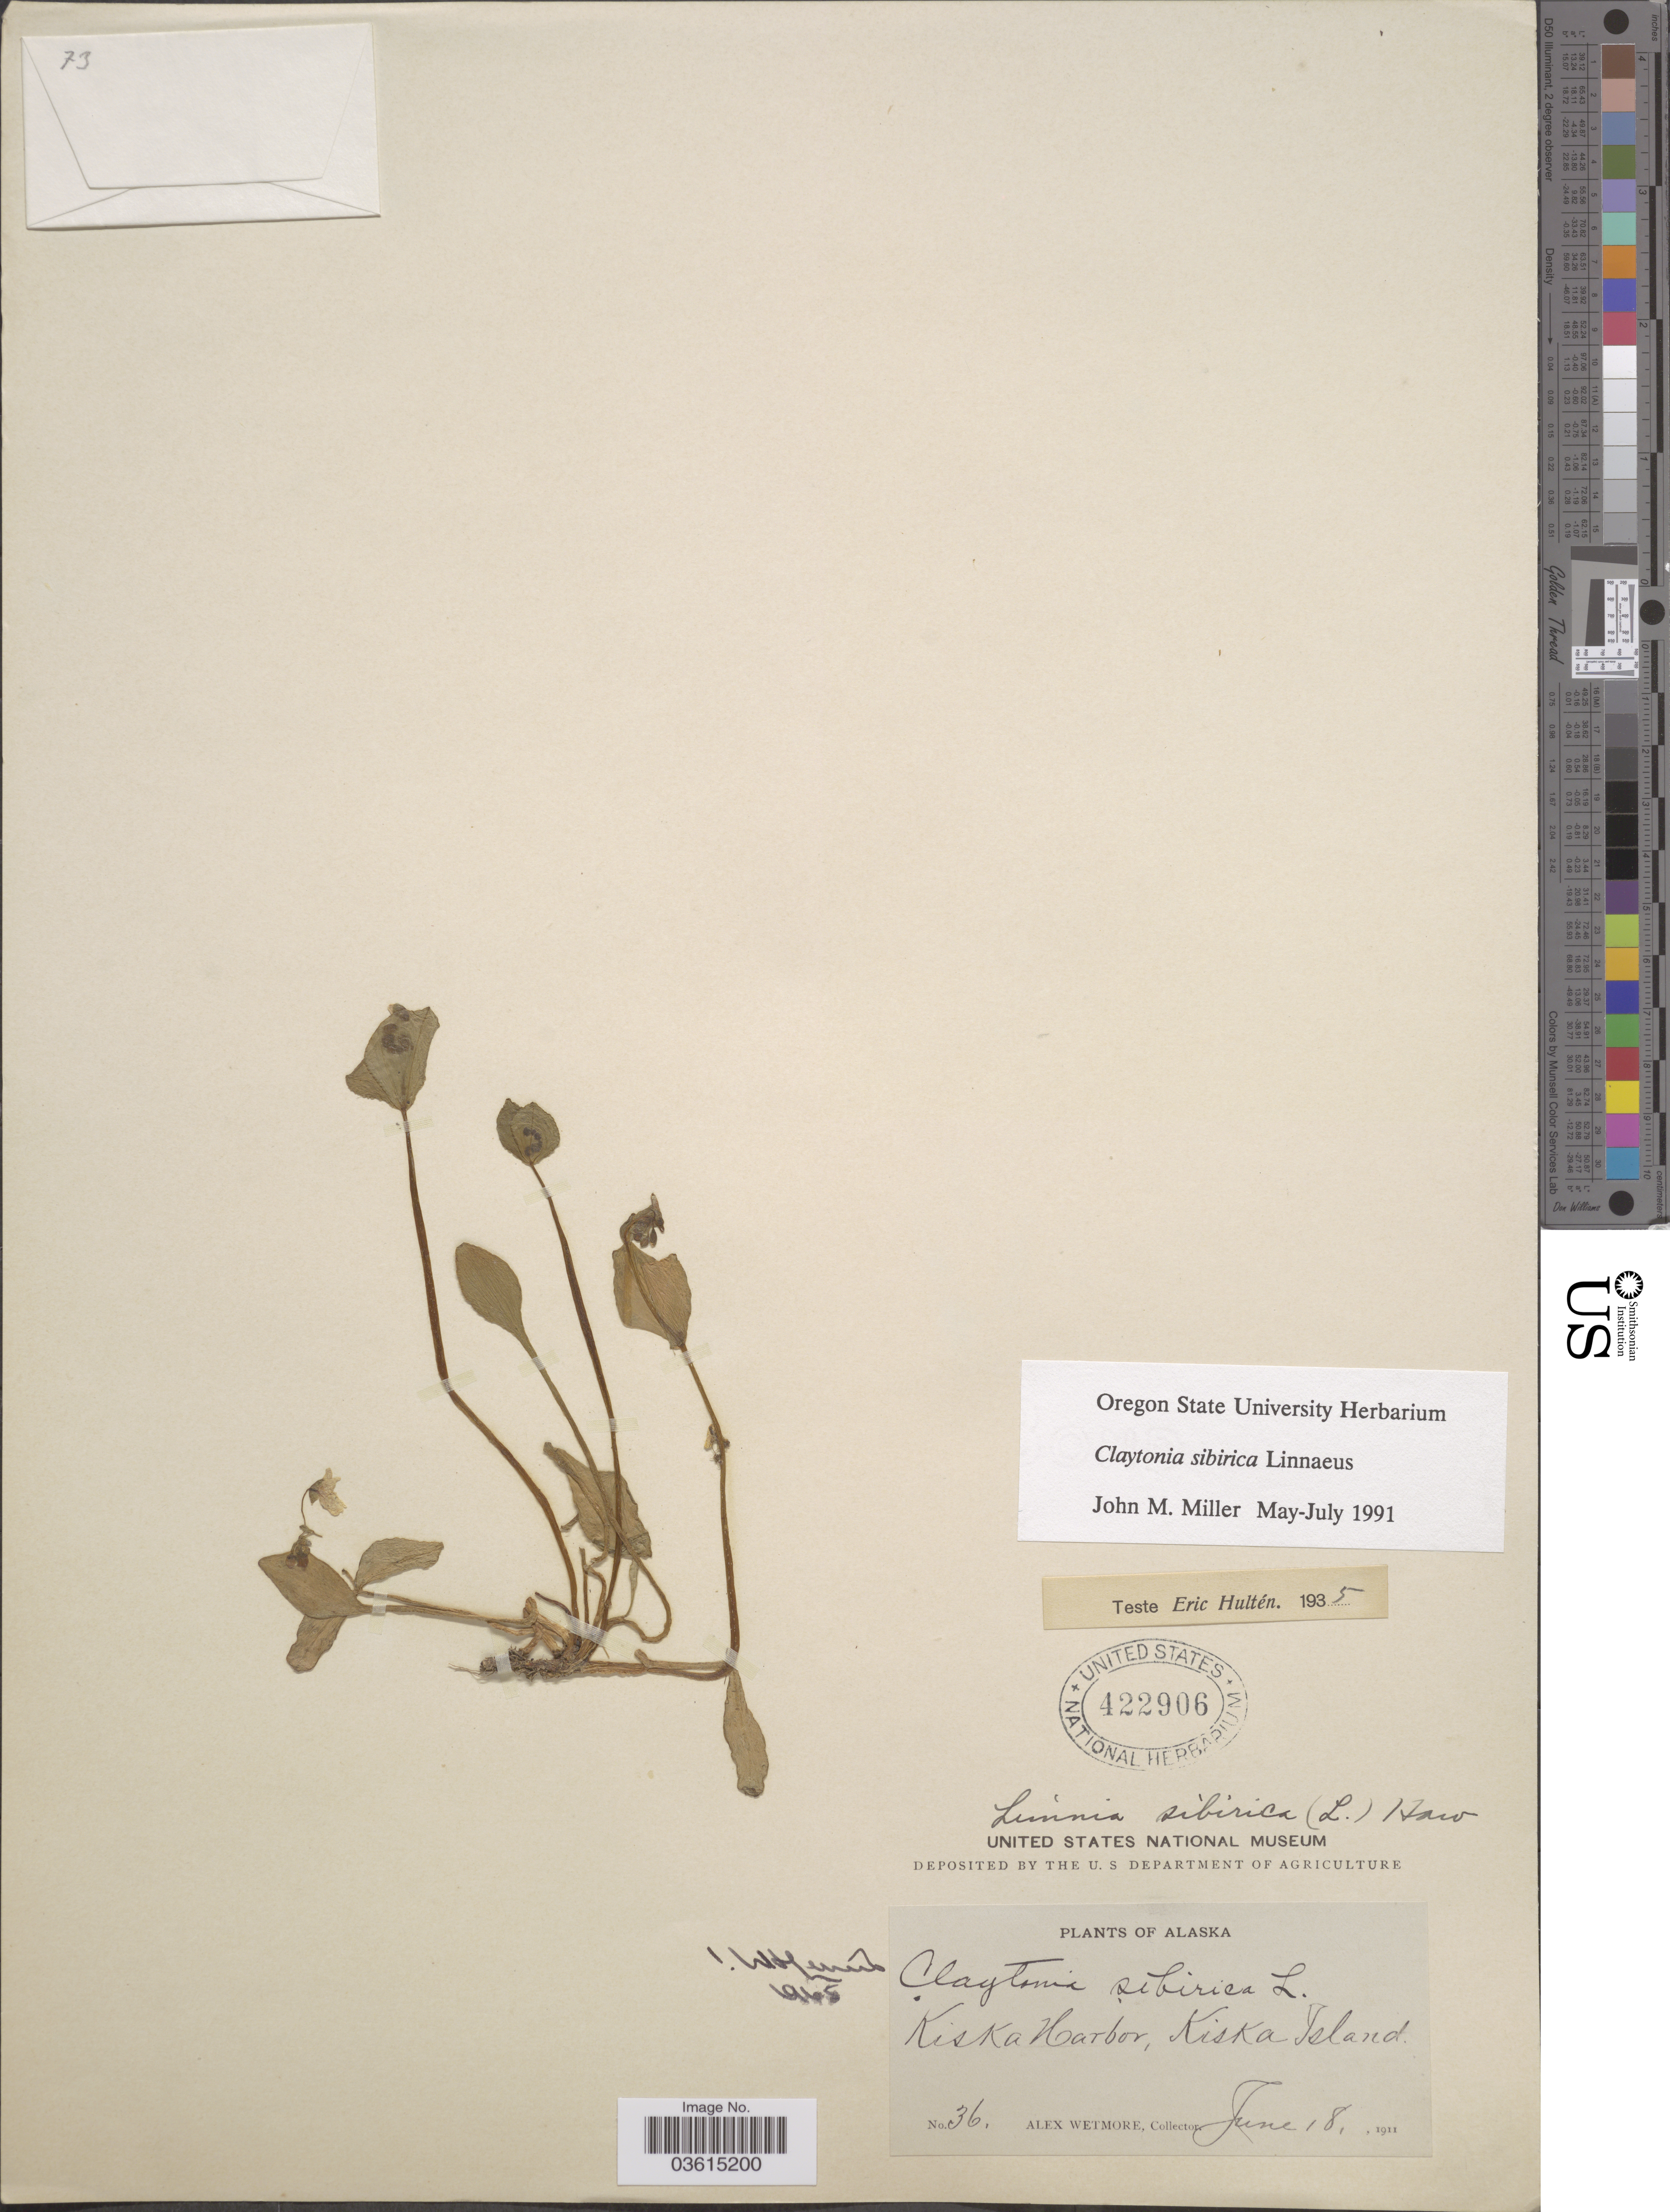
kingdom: Plantae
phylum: Tracheophyta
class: Magnoliopsida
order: Caryophyllales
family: Montiaceae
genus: Claytonia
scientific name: Claytonia sibirica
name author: L.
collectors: A. Wetmore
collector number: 36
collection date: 1911-06-18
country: United States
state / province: Alaska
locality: Kiska Harbor, Kiska Island.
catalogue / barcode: US 422906